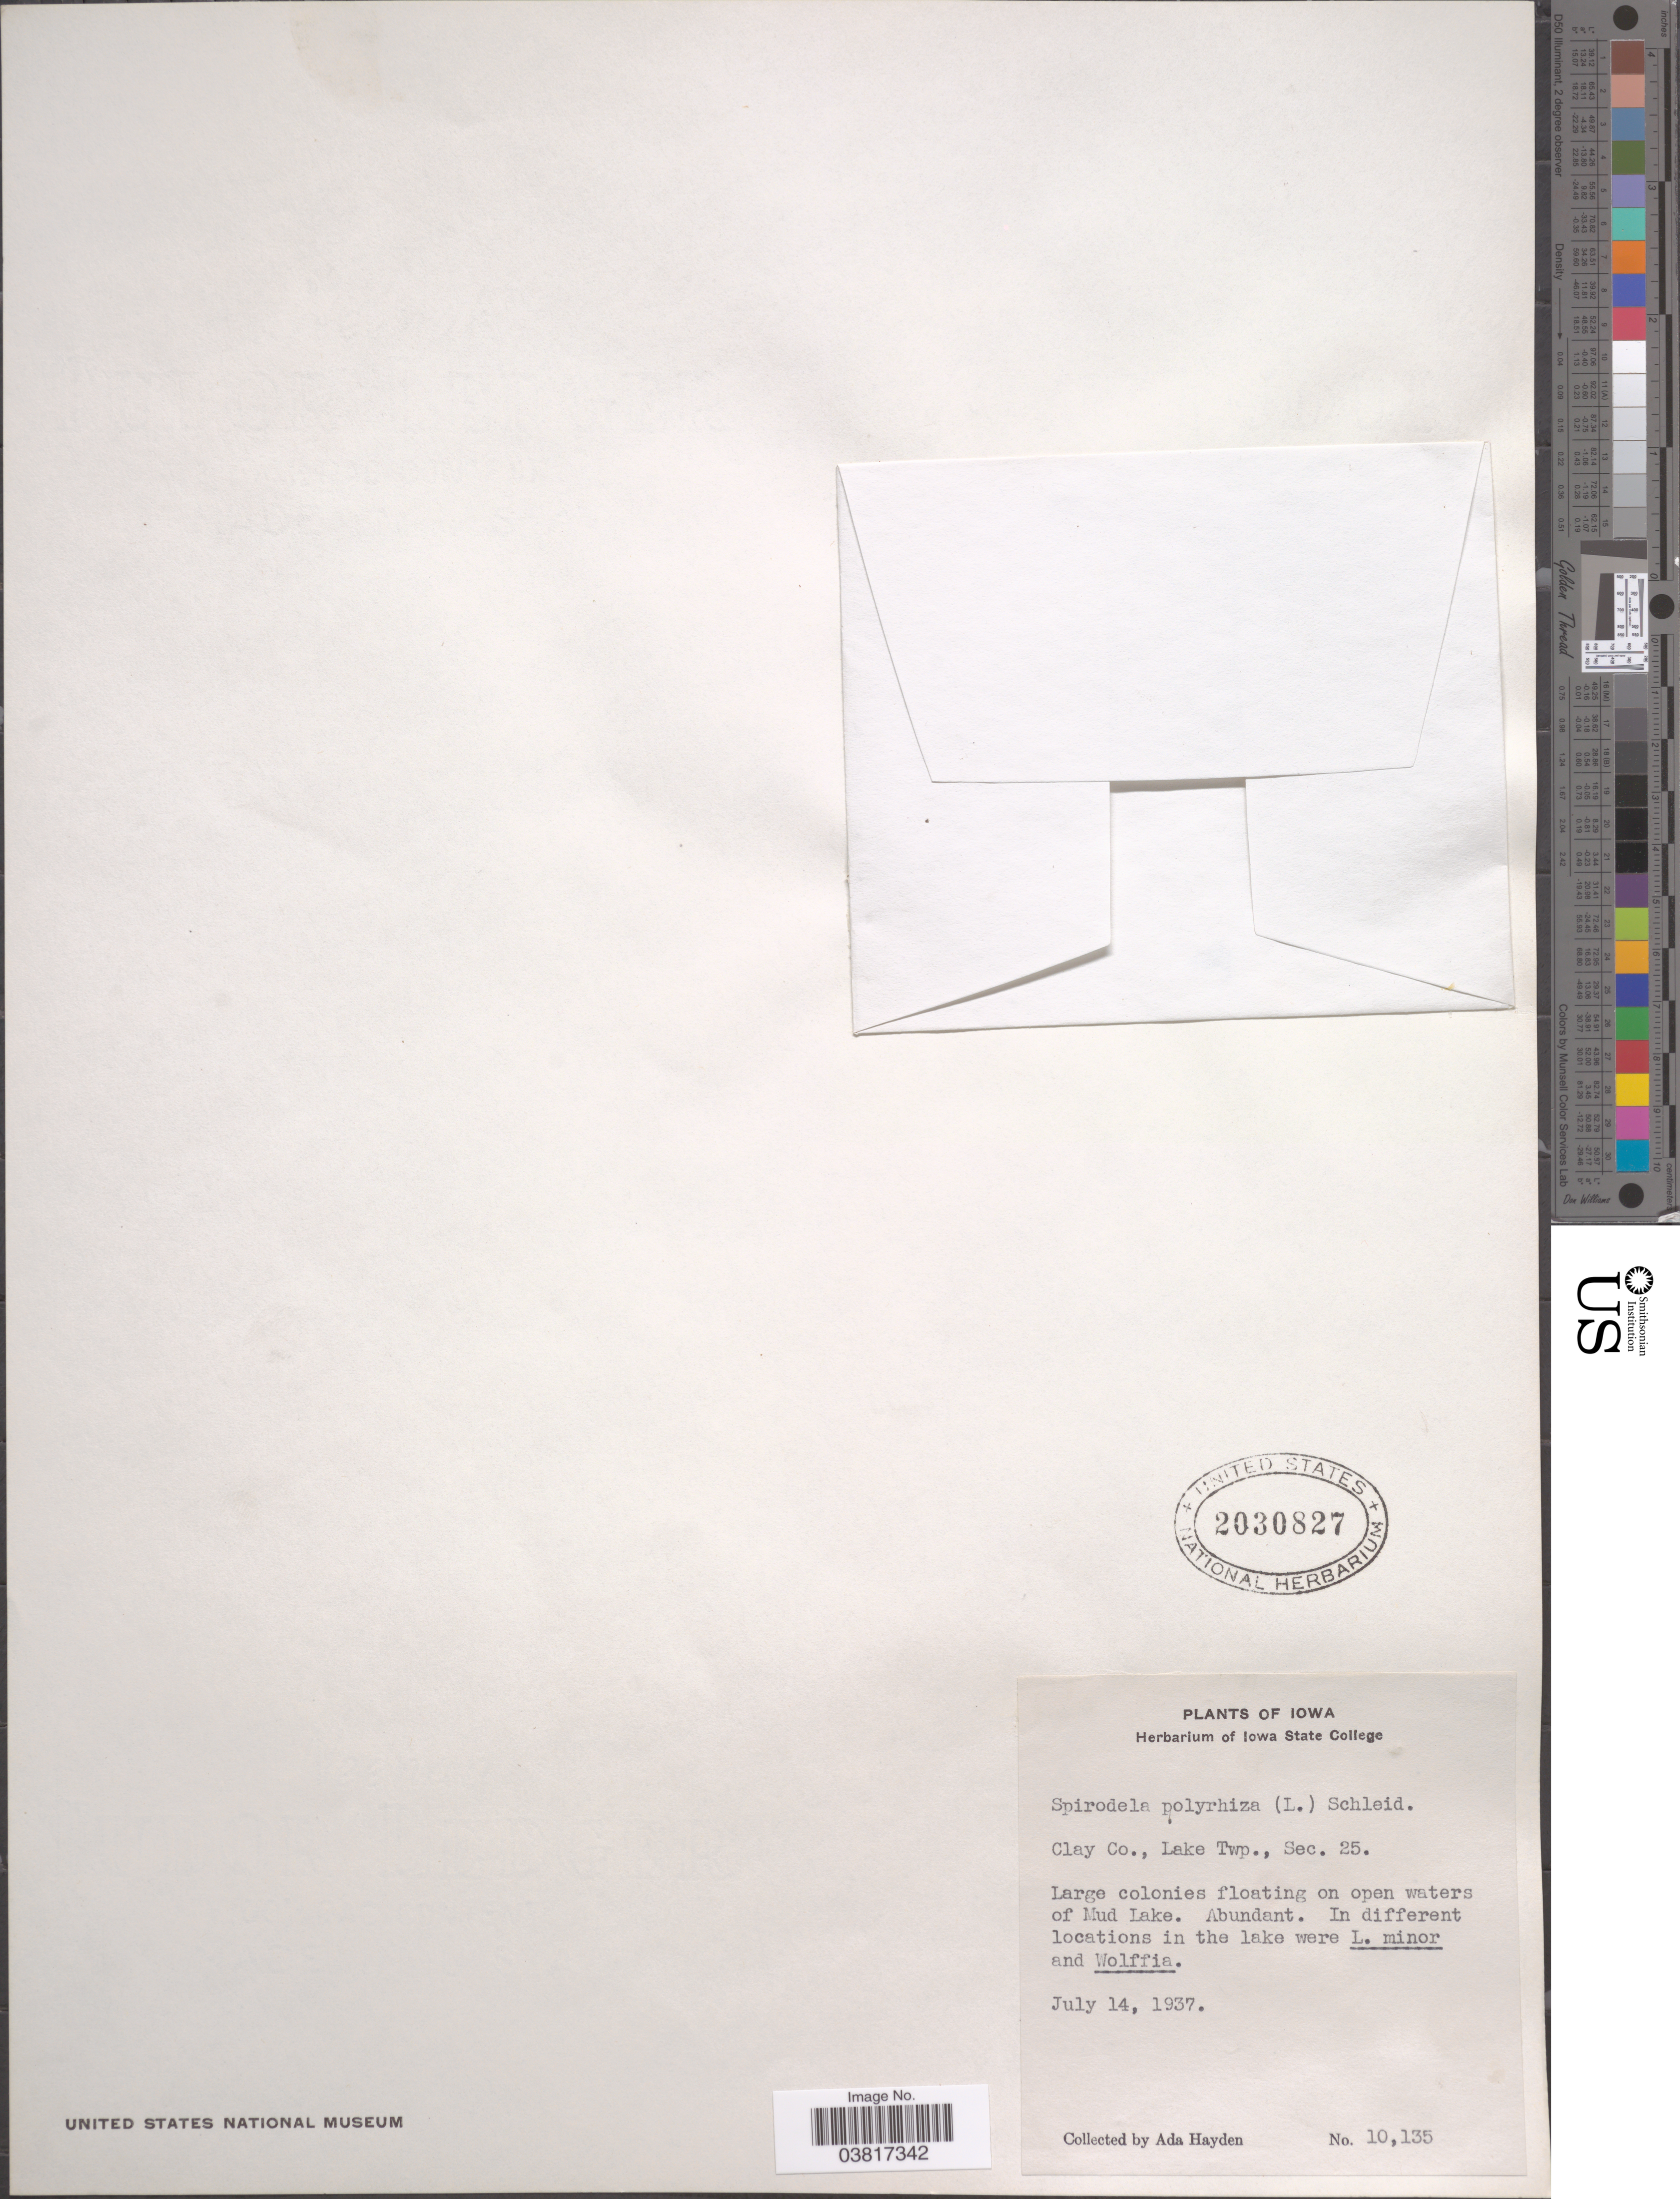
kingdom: Plantae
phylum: Tracheophyta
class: Liliopsida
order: Alismatales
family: Araceae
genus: Spirodela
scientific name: Spirodela polyrrhiza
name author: (L.) Schleid.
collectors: Ada Hayden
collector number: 10135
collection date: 1937-07-14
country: United States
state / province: Iowa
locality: Clay Co., Lake Twp., Sec. 25. Large colonies floating on open waters of Mud Lake. In different locations in the lake.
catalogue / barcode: US 2030827